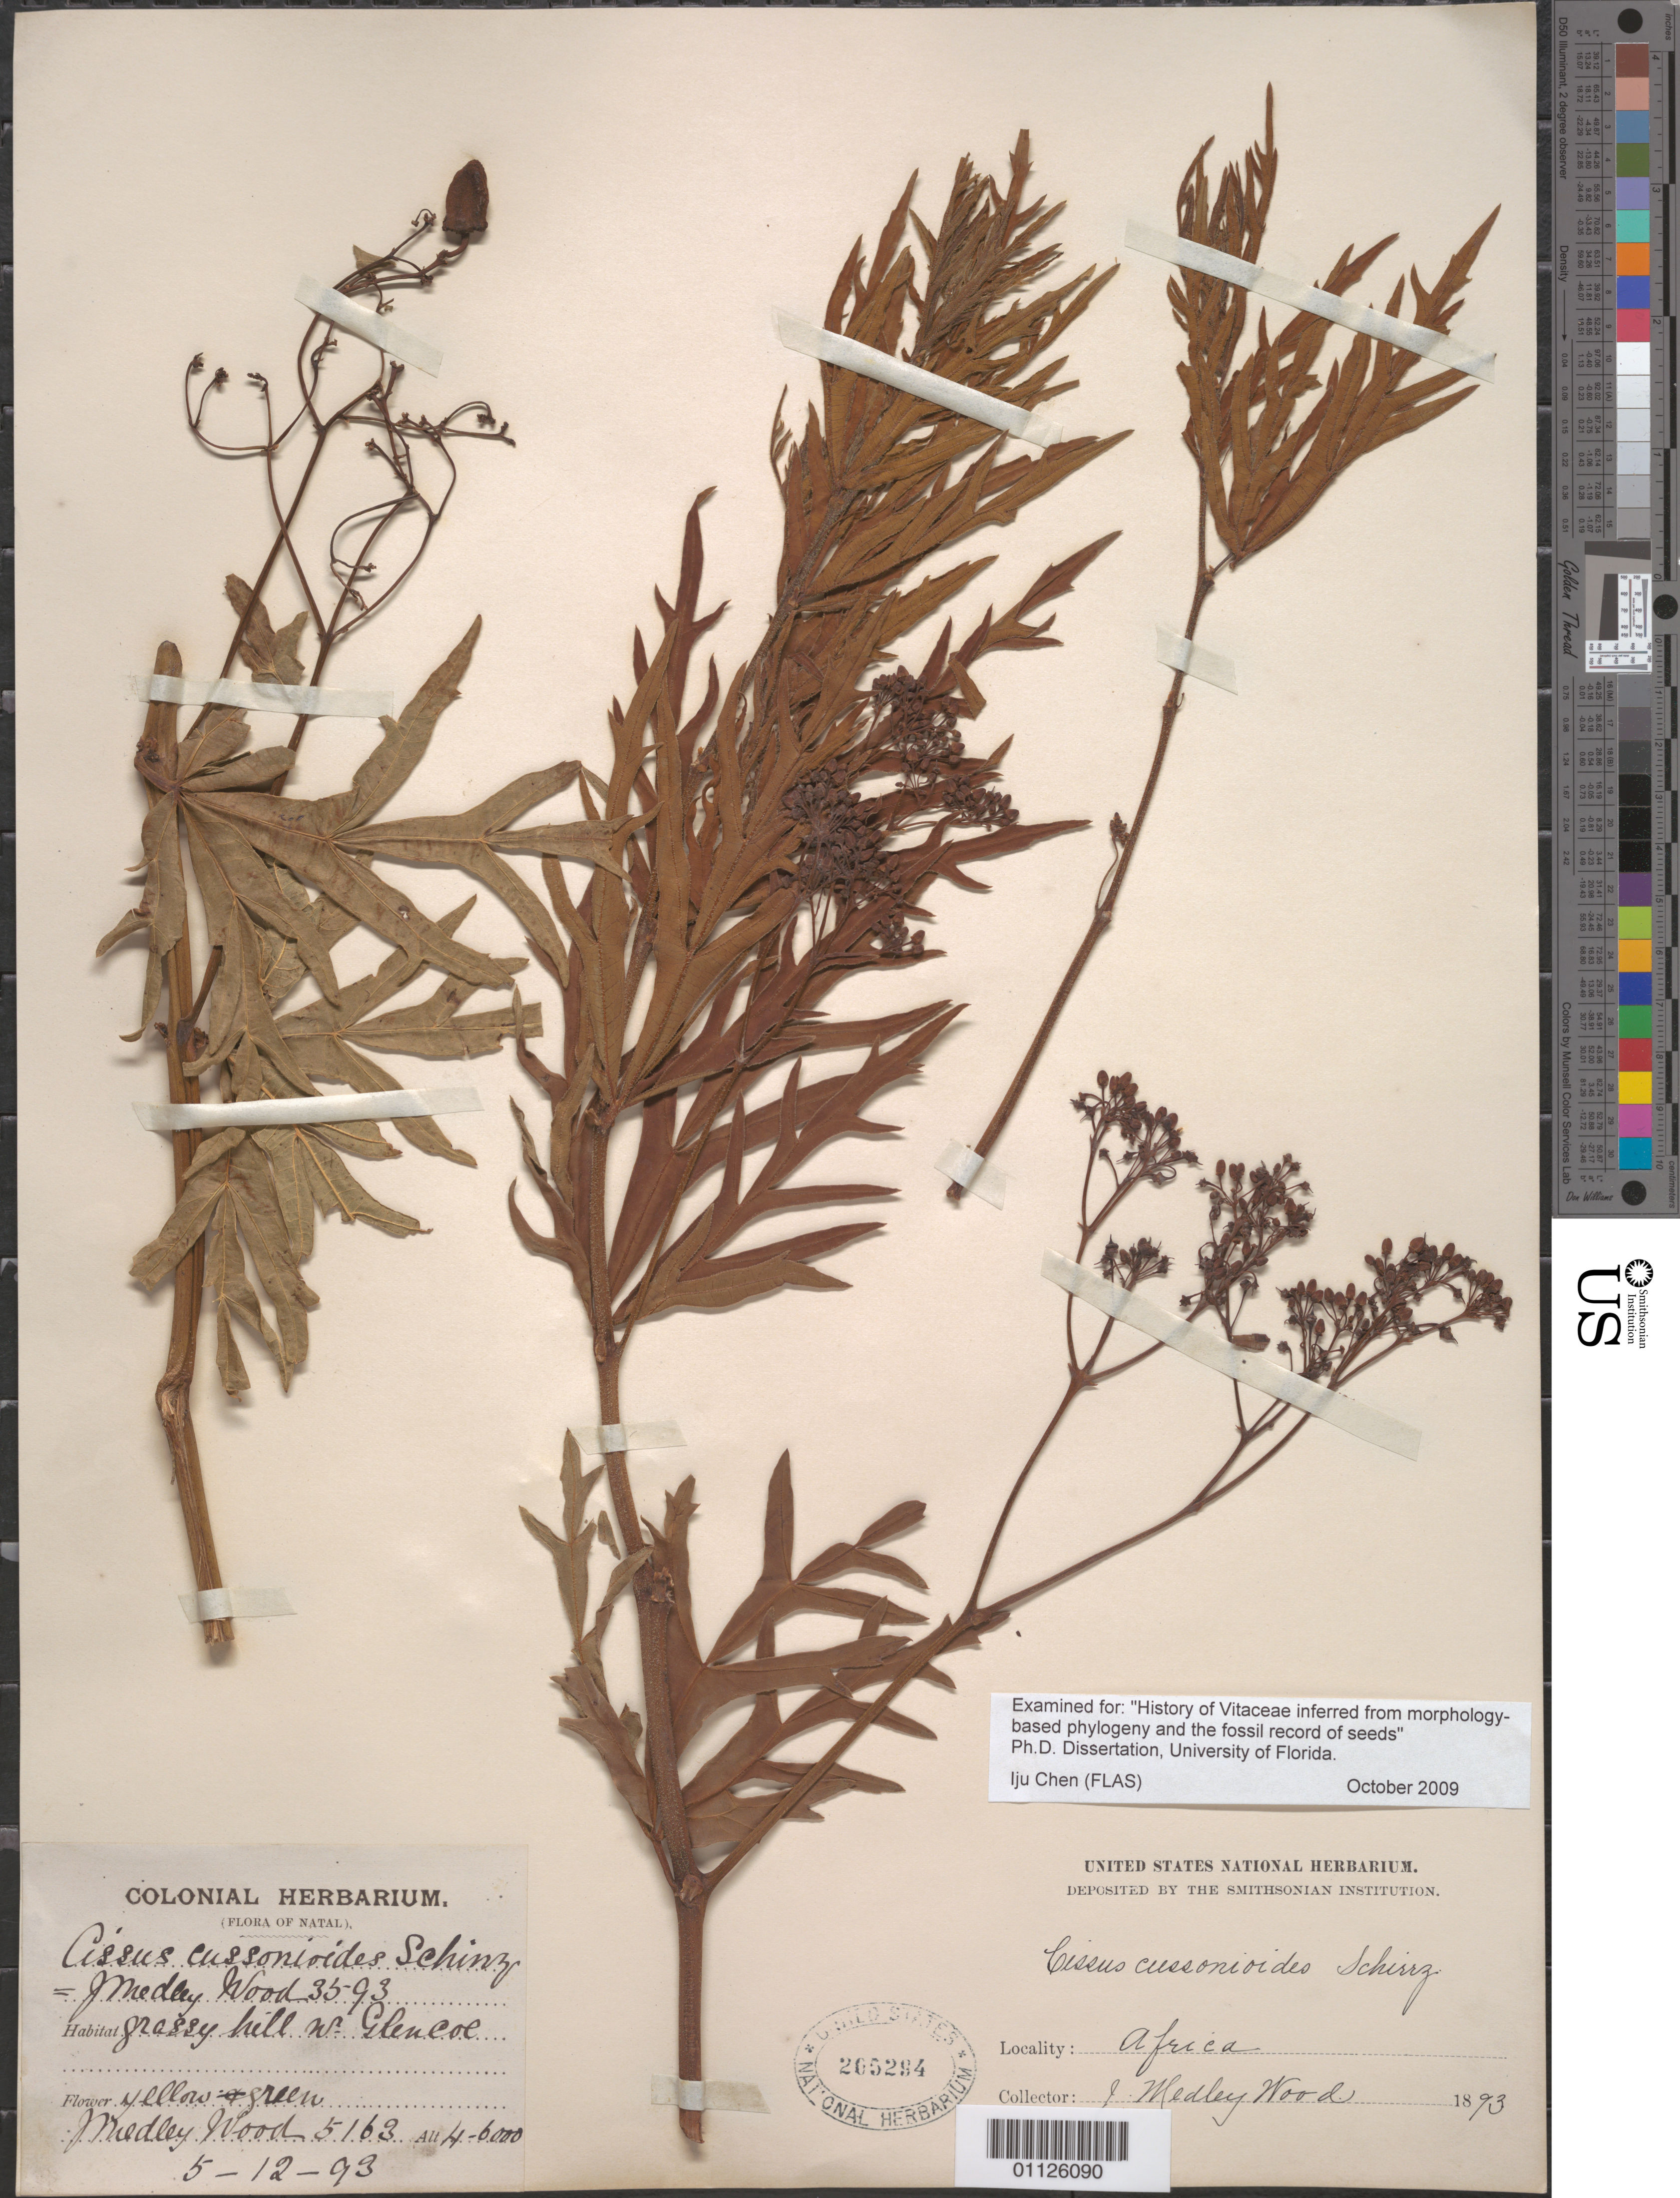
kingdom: Plantae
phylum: Tracheophyta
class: Magnoliopsida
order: Vitales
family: Vitaceae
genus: Cissus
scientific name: Cissus cussonioides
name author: Schinz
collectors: J. M. Wood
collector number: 5163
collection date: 1893-12-05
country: South Africa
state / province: KwaZulu-Natal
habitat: Grassy hill.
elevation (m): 1829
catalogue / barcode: US 205294